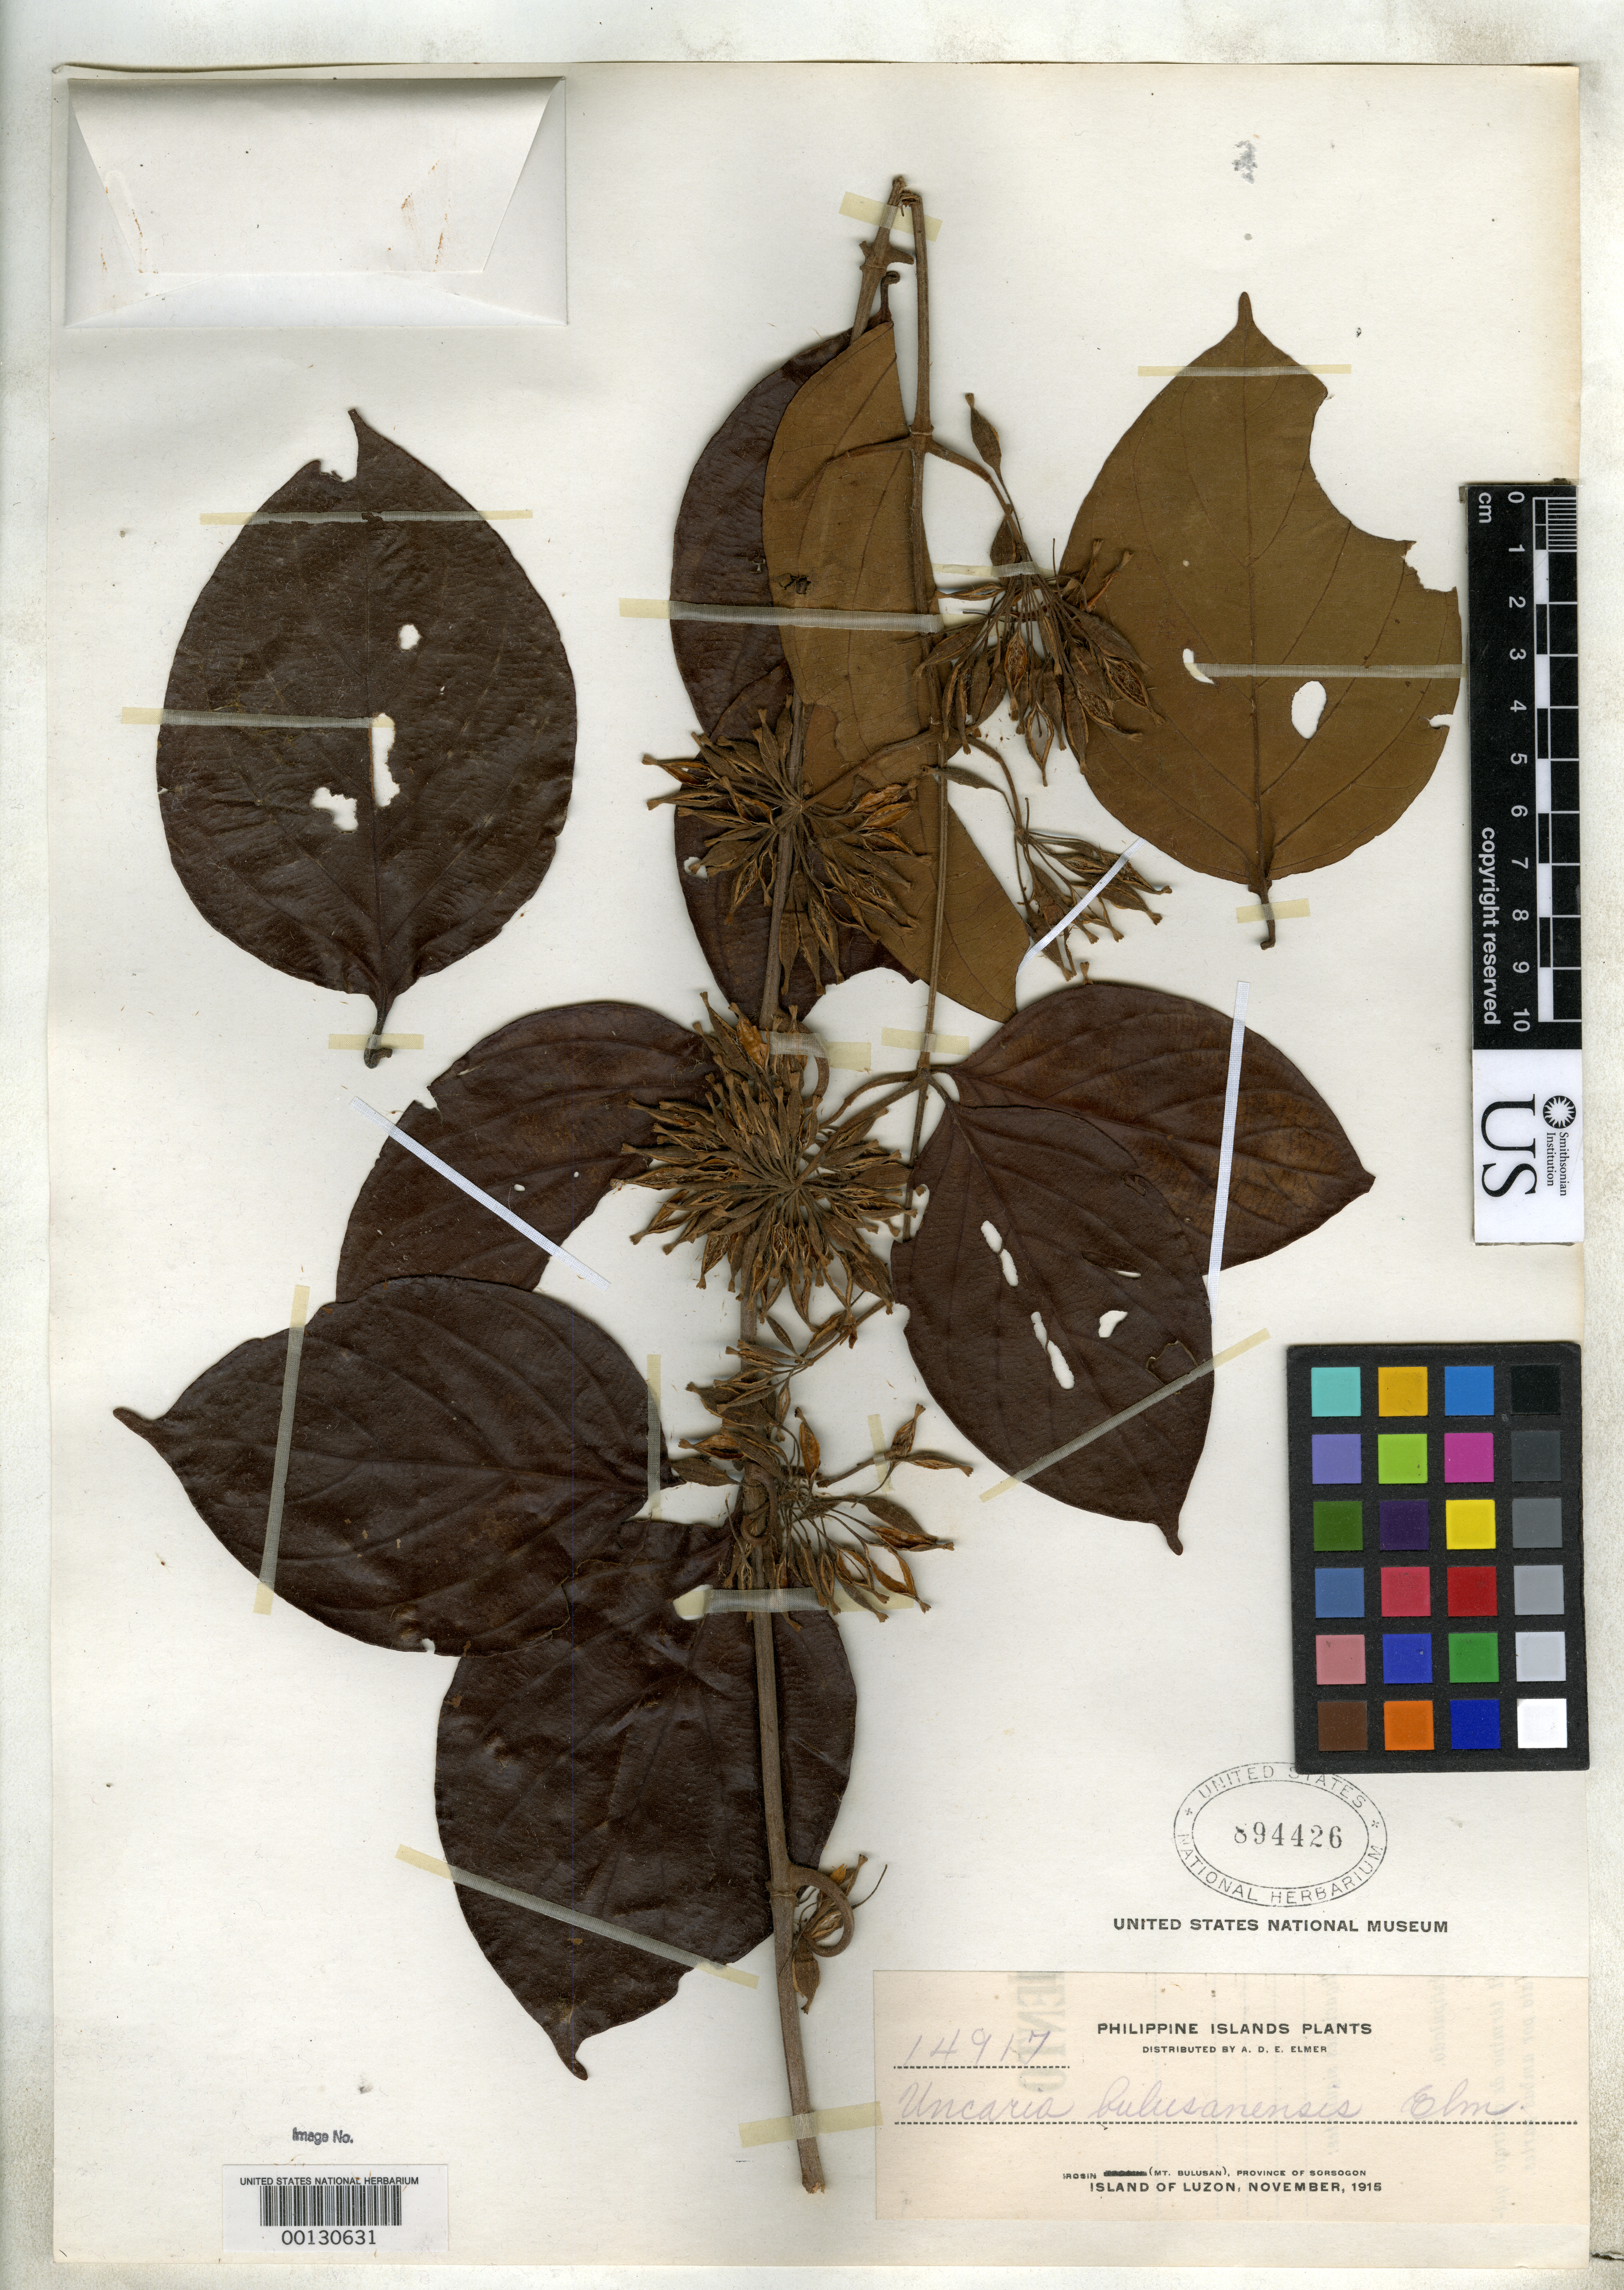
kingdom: Plantae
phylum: Tracheophyta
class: Magnoliopsida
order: Gentianales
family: Rubiaceae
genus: Uncaria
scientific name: Uncaria bulusanensis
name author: Elmer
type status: Isotype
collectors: A. D. E. Elmer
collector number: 14917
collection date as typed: Nov 1915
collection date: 1915-11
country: Philippines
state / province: Bicol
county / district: Sorsogon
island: Luzon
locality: Irosin (Mt. Bulusan), Province of Sorsogon, Island of Luzon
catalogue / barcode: US 894426